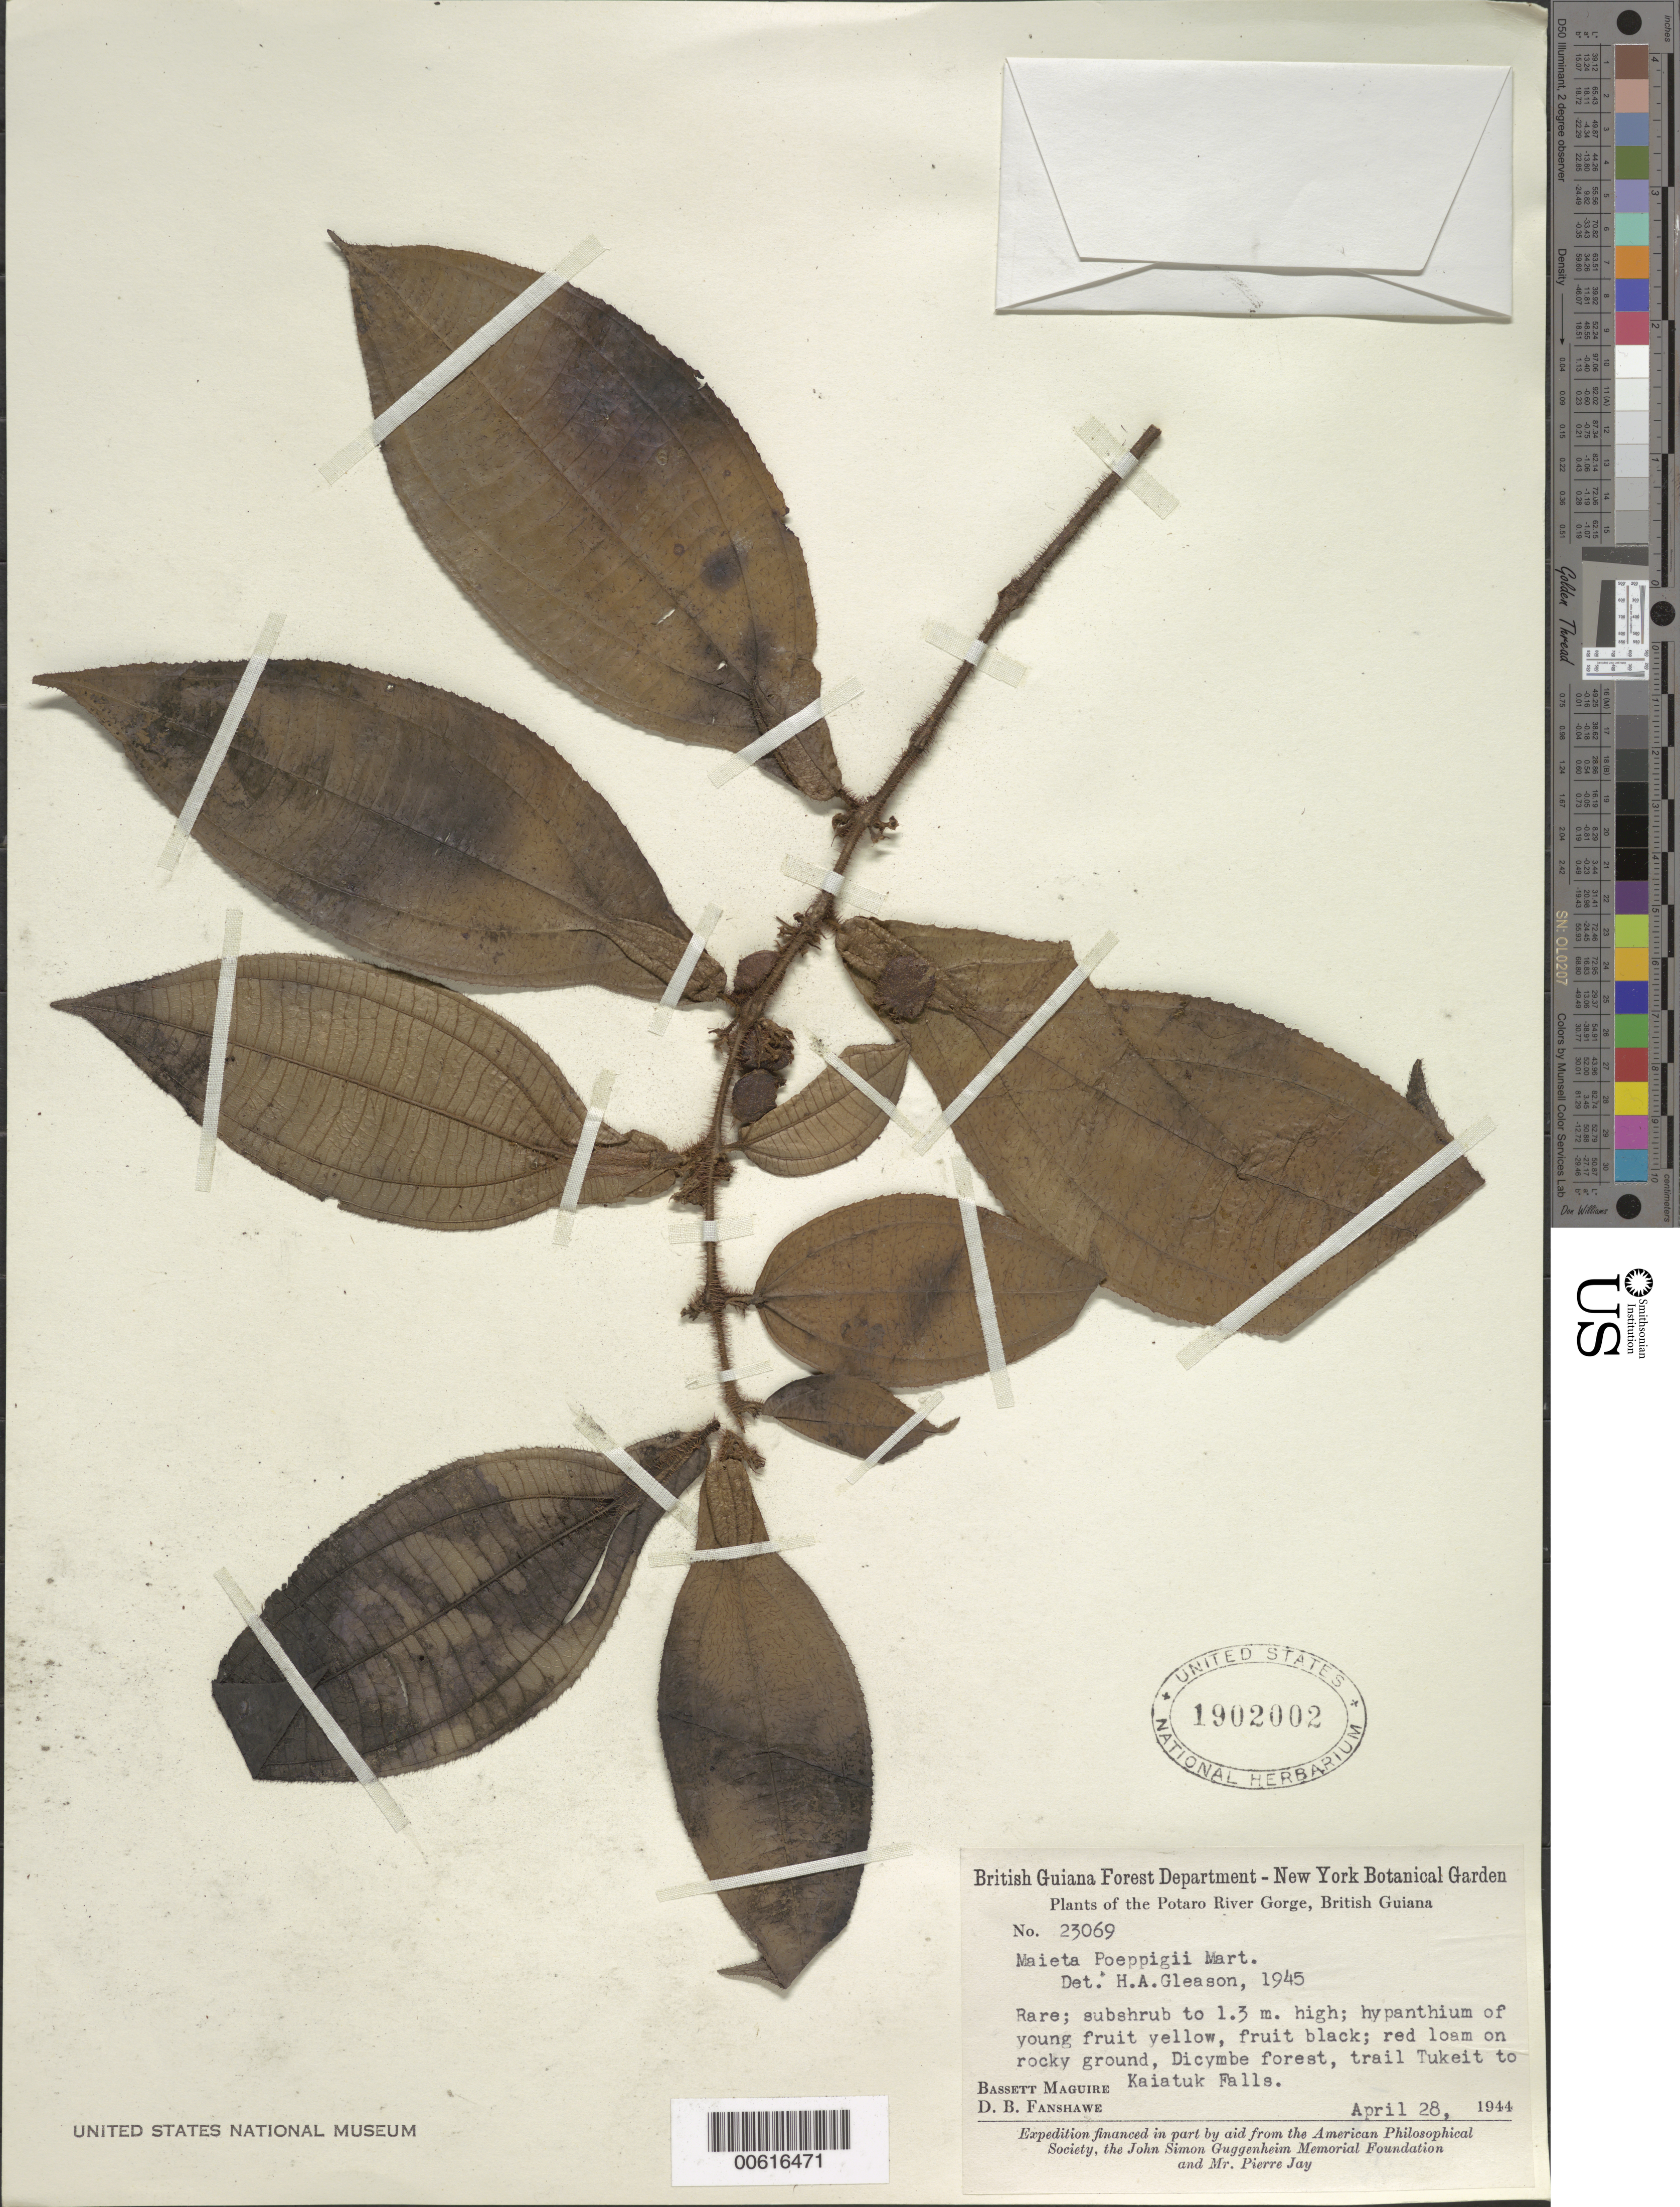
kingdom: Plantae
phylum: Tracheophyta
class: Magnoliopsida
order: Myrtales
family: Melastomataceae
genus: Maieta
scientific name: Maieta poeppigii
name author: Mart. ex Cogn.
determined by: Gleason, H. A.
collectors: B. Maguire & D. B. Fanshawe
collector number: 23069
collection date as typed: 28-Apr-44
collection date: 1944-04-28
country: Guyana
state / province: Potaro-Siparuni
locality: Potaro River Gorge, trail from Tukeit to Kaiatuk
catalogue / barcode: US 1902002